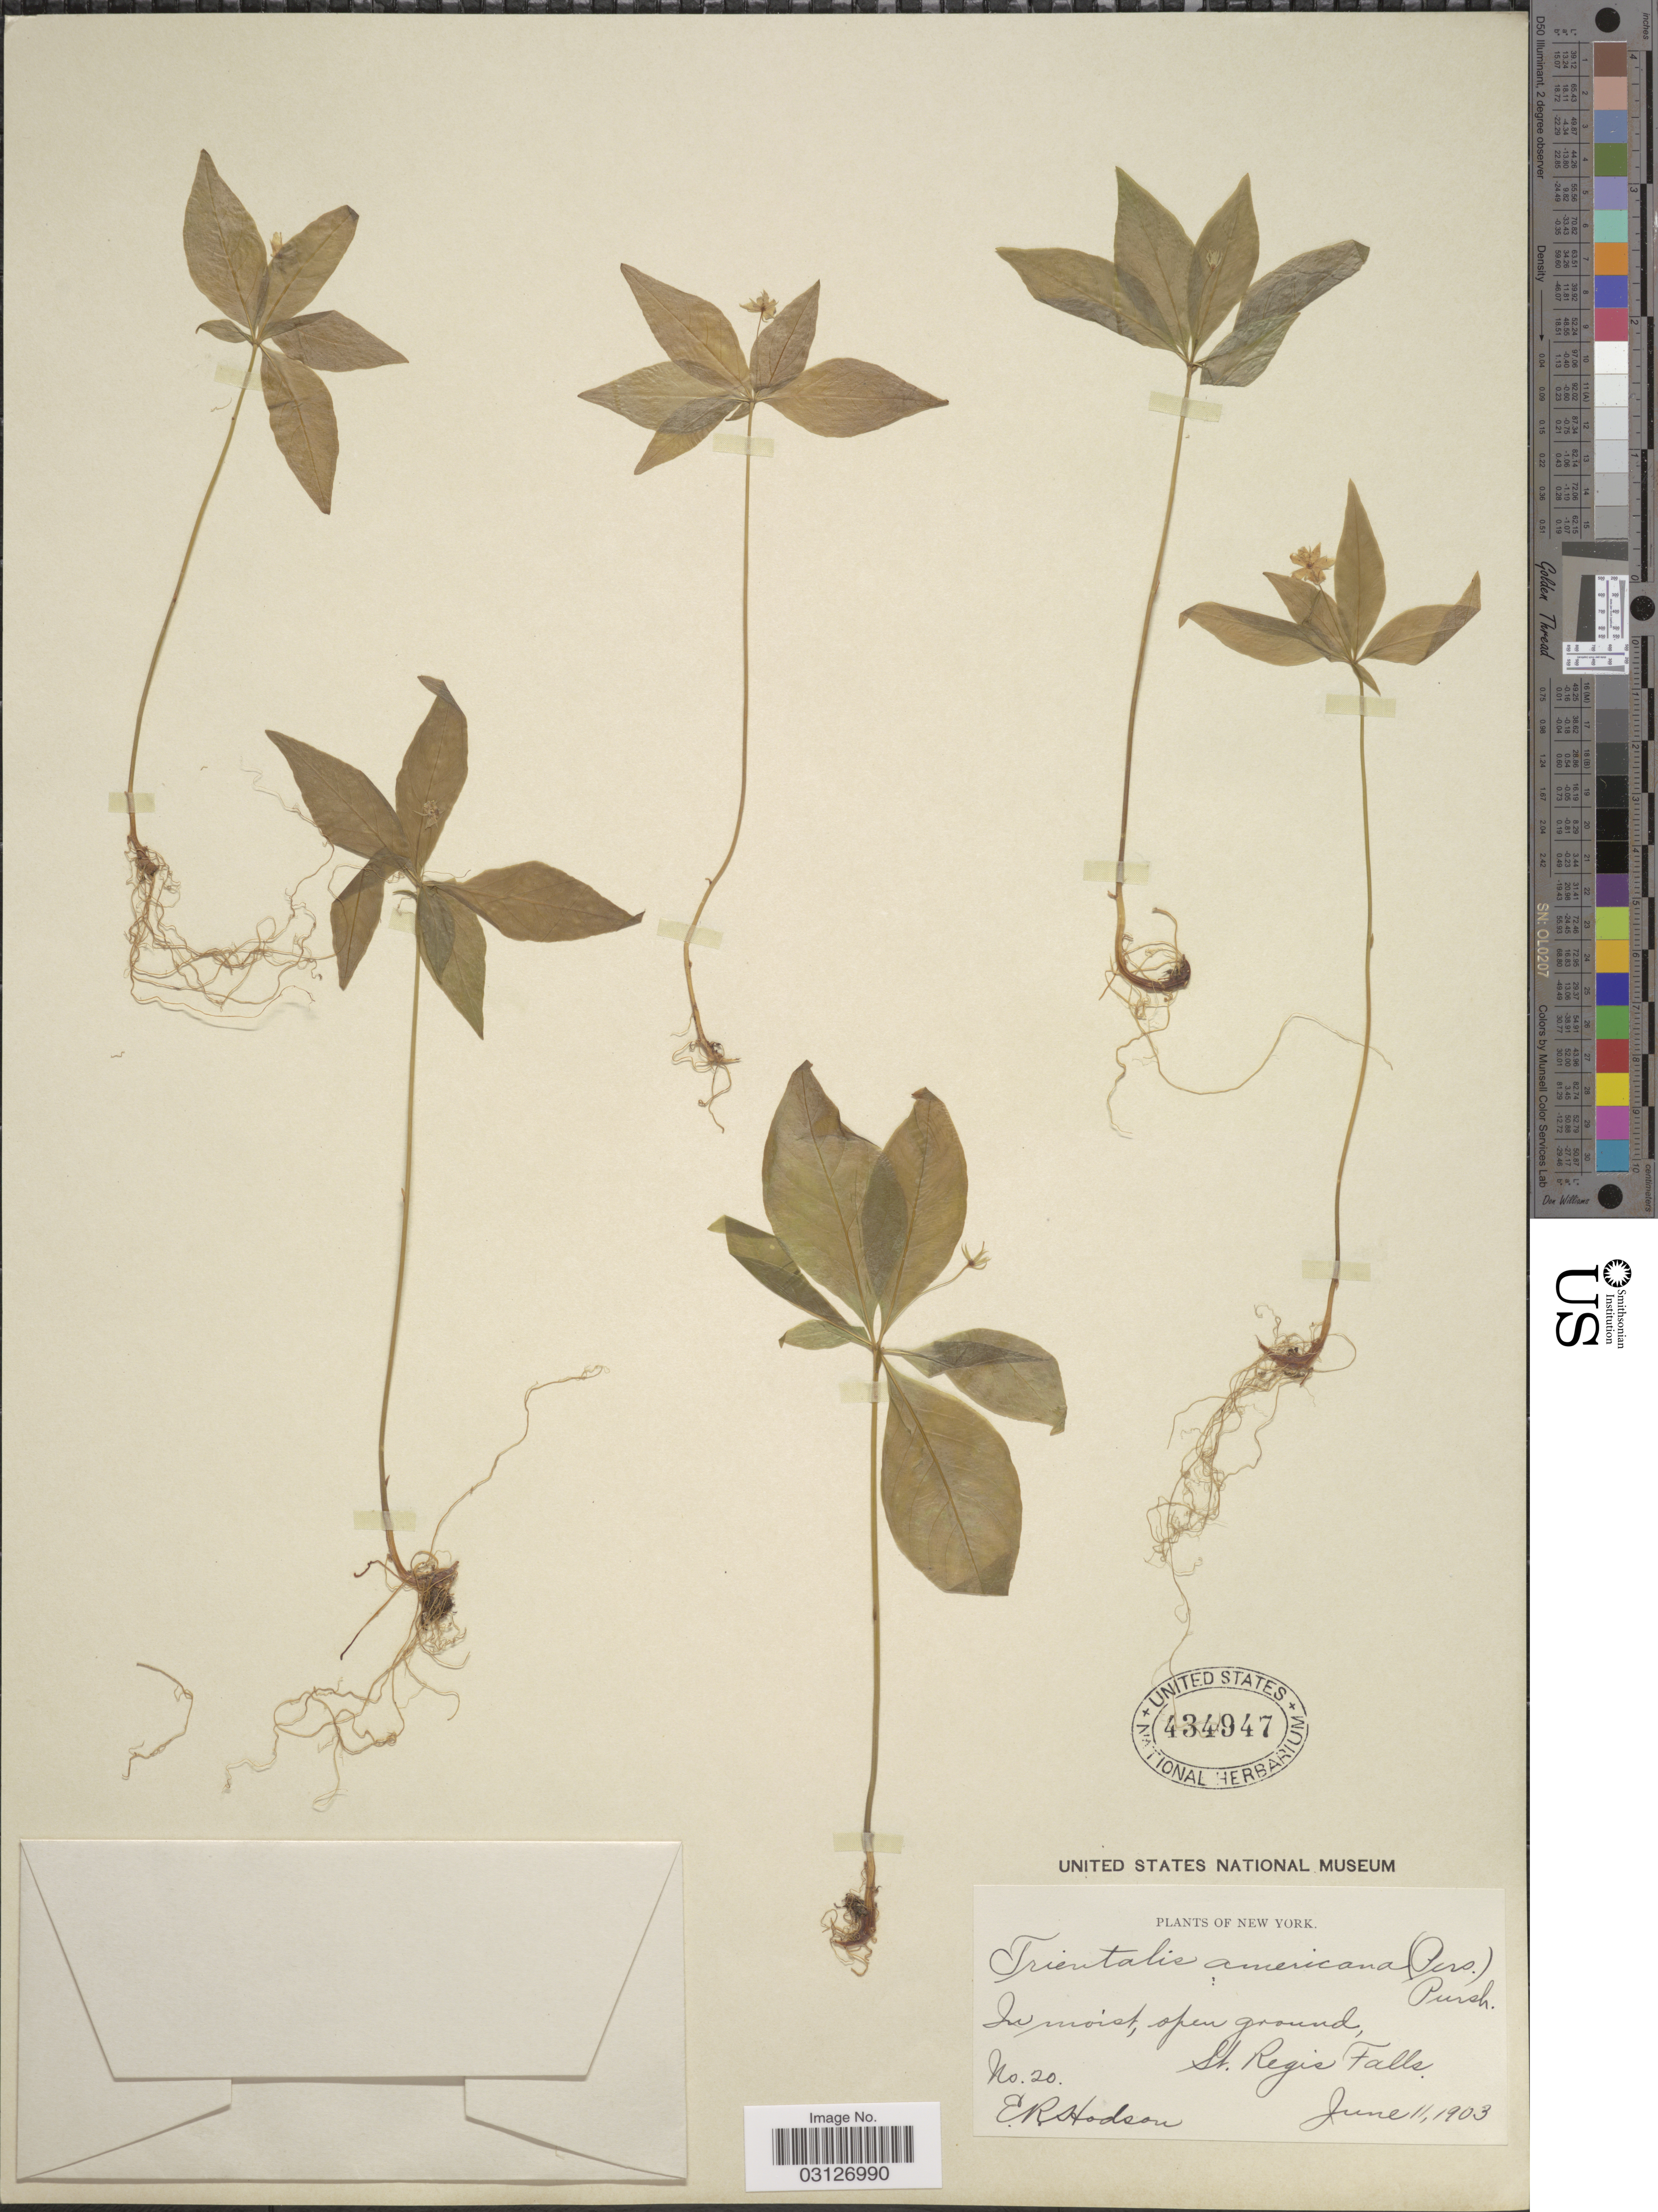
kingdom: Plantae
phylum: Tracheophyta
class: Magnoliopsida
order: Ericales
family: Primulaceae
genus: Trientalis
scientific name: Trientalis americana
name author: Pursh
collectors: E. Hodson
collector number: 20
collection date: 1903-06-11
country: United States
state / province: New York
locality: St. Regis Falls.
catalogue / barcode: US 434947